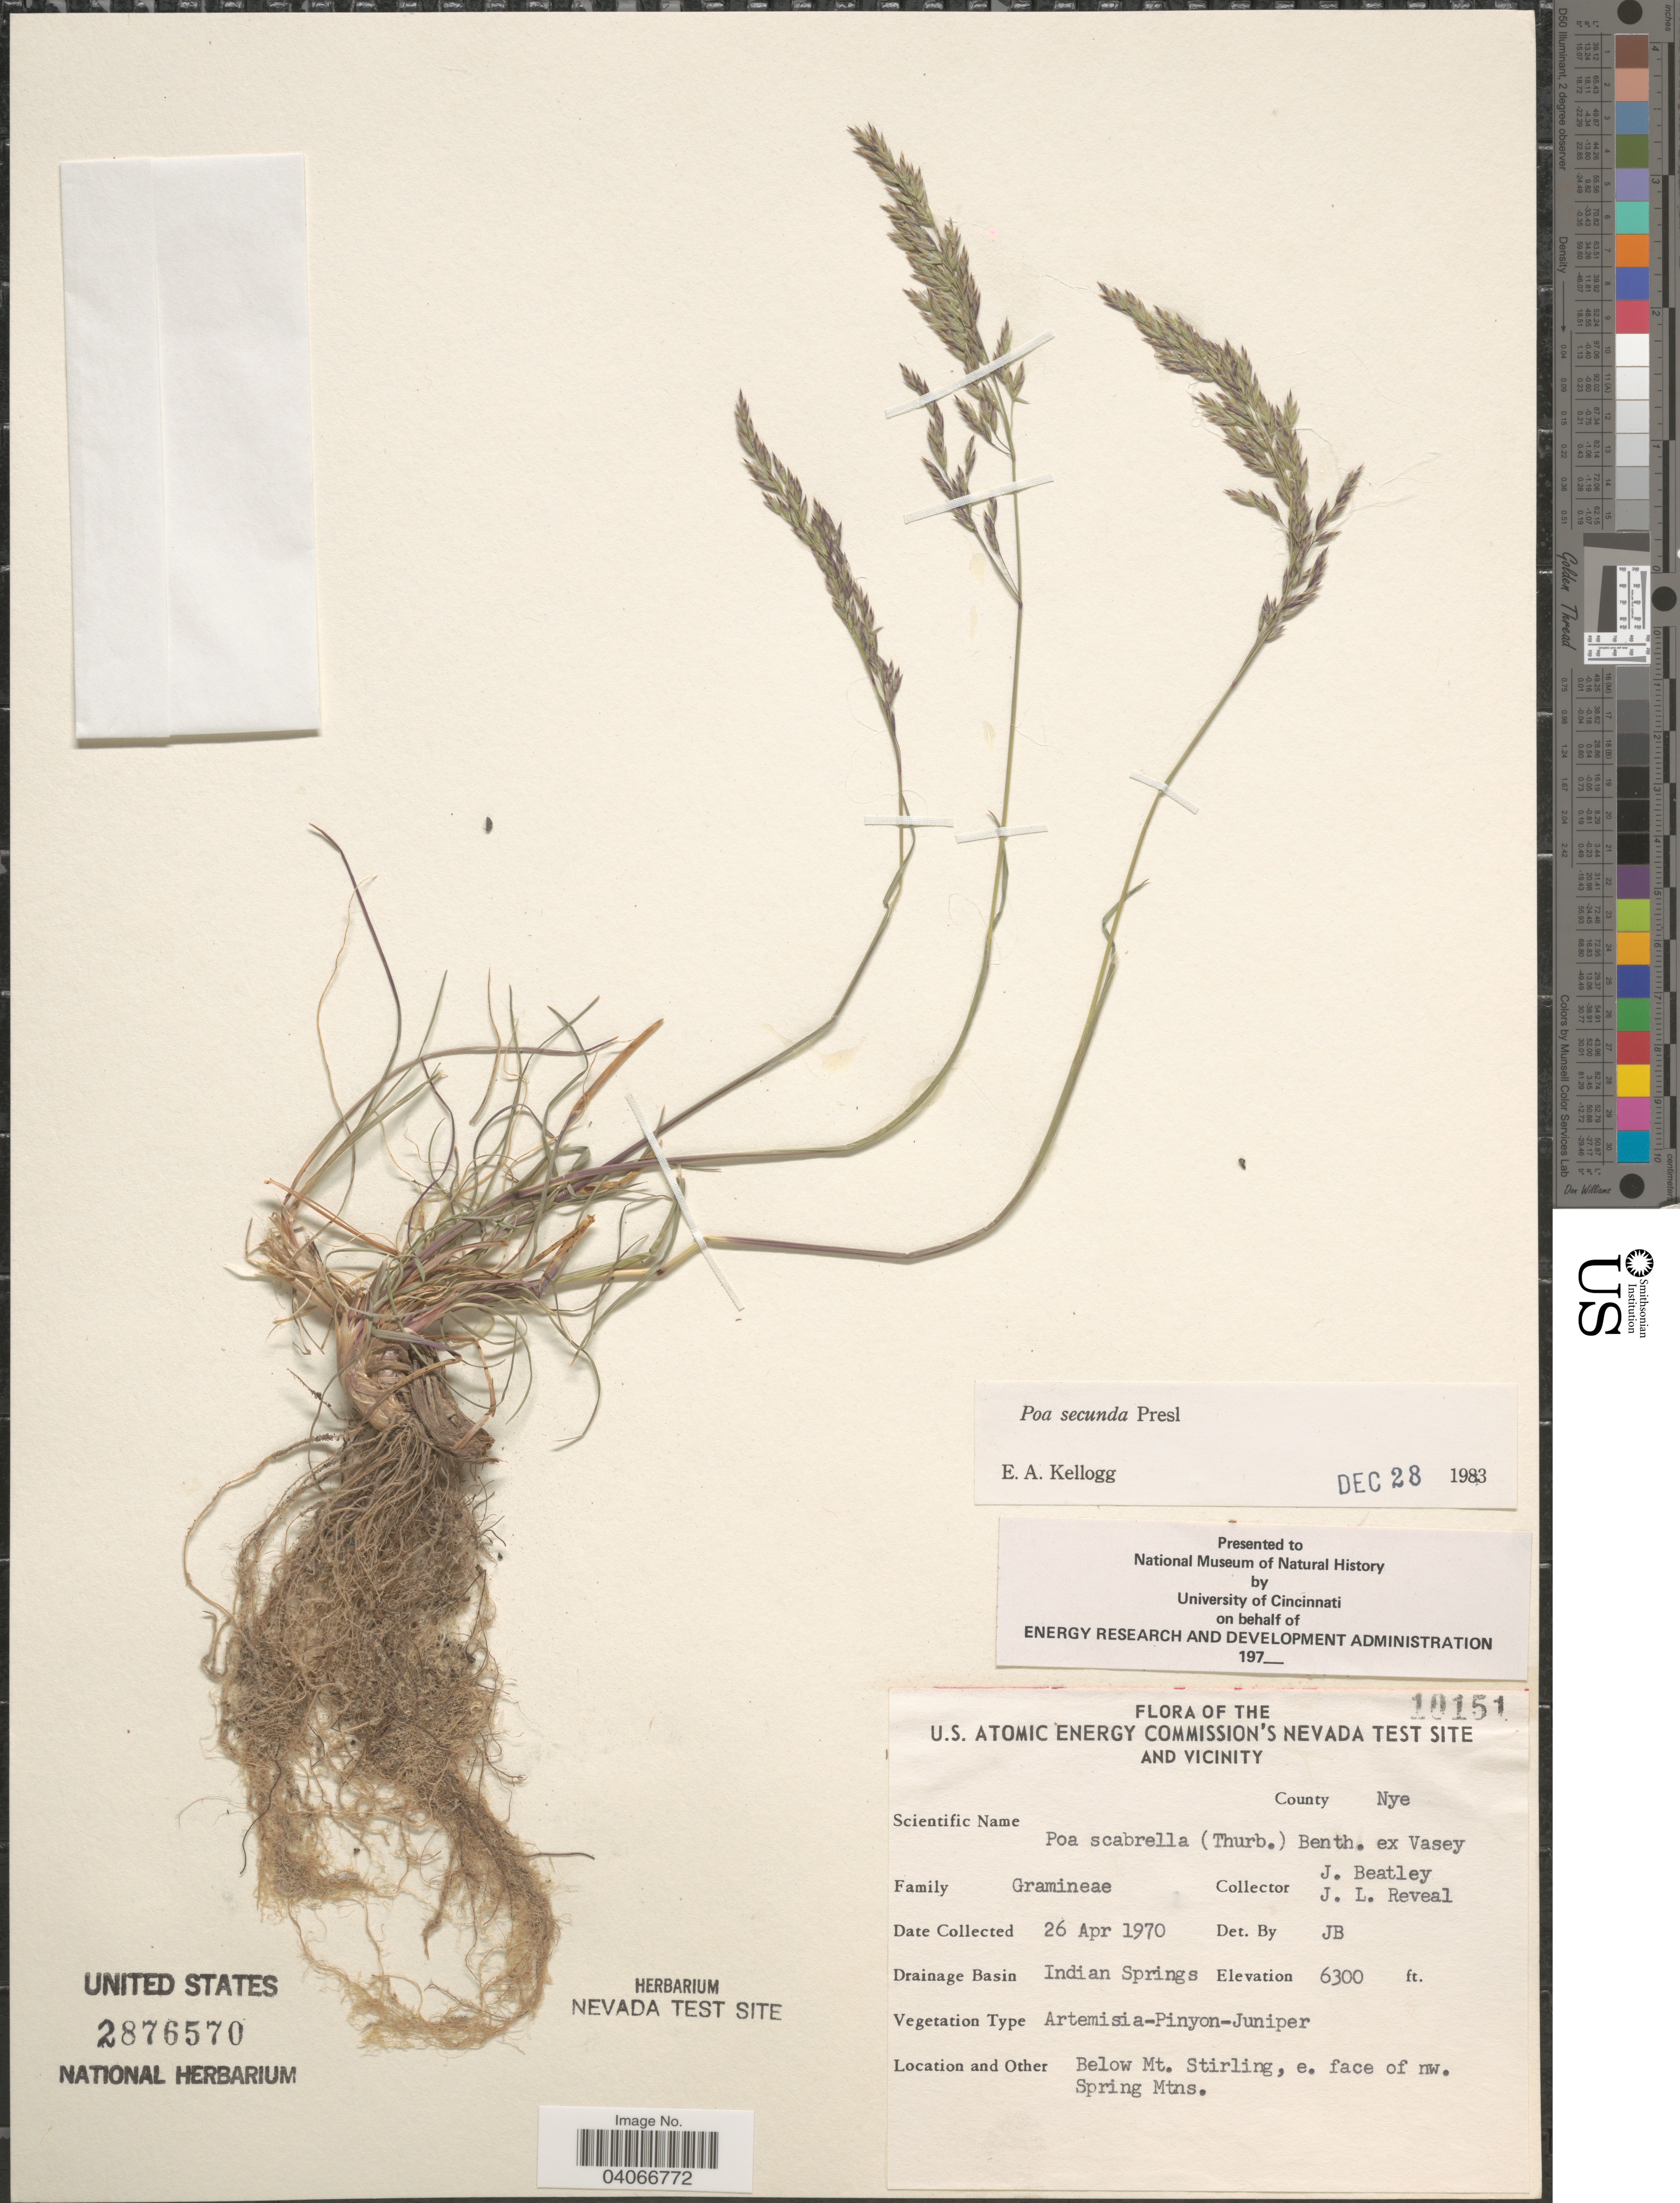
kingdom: Plantae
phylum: Tracheophyta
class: Liliopsida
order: Poales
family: Poaceae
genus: Poa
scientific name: Poa secunda subsp. secunda var. scabrella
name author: (Thurb.) Soreng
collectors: J. C. Beatley & J. L. Reveal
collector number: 10151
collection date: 1970-04-26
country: United States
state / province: Nevada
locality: The U.S. Atomic Energy Commission's Nevada Test Site And Vicinity. County Nye. Drainage Basin Indian Springs. Below Mt. Stirling, e. face of nw. Spring Mtns.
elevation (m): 1920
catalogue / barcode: US 2876570